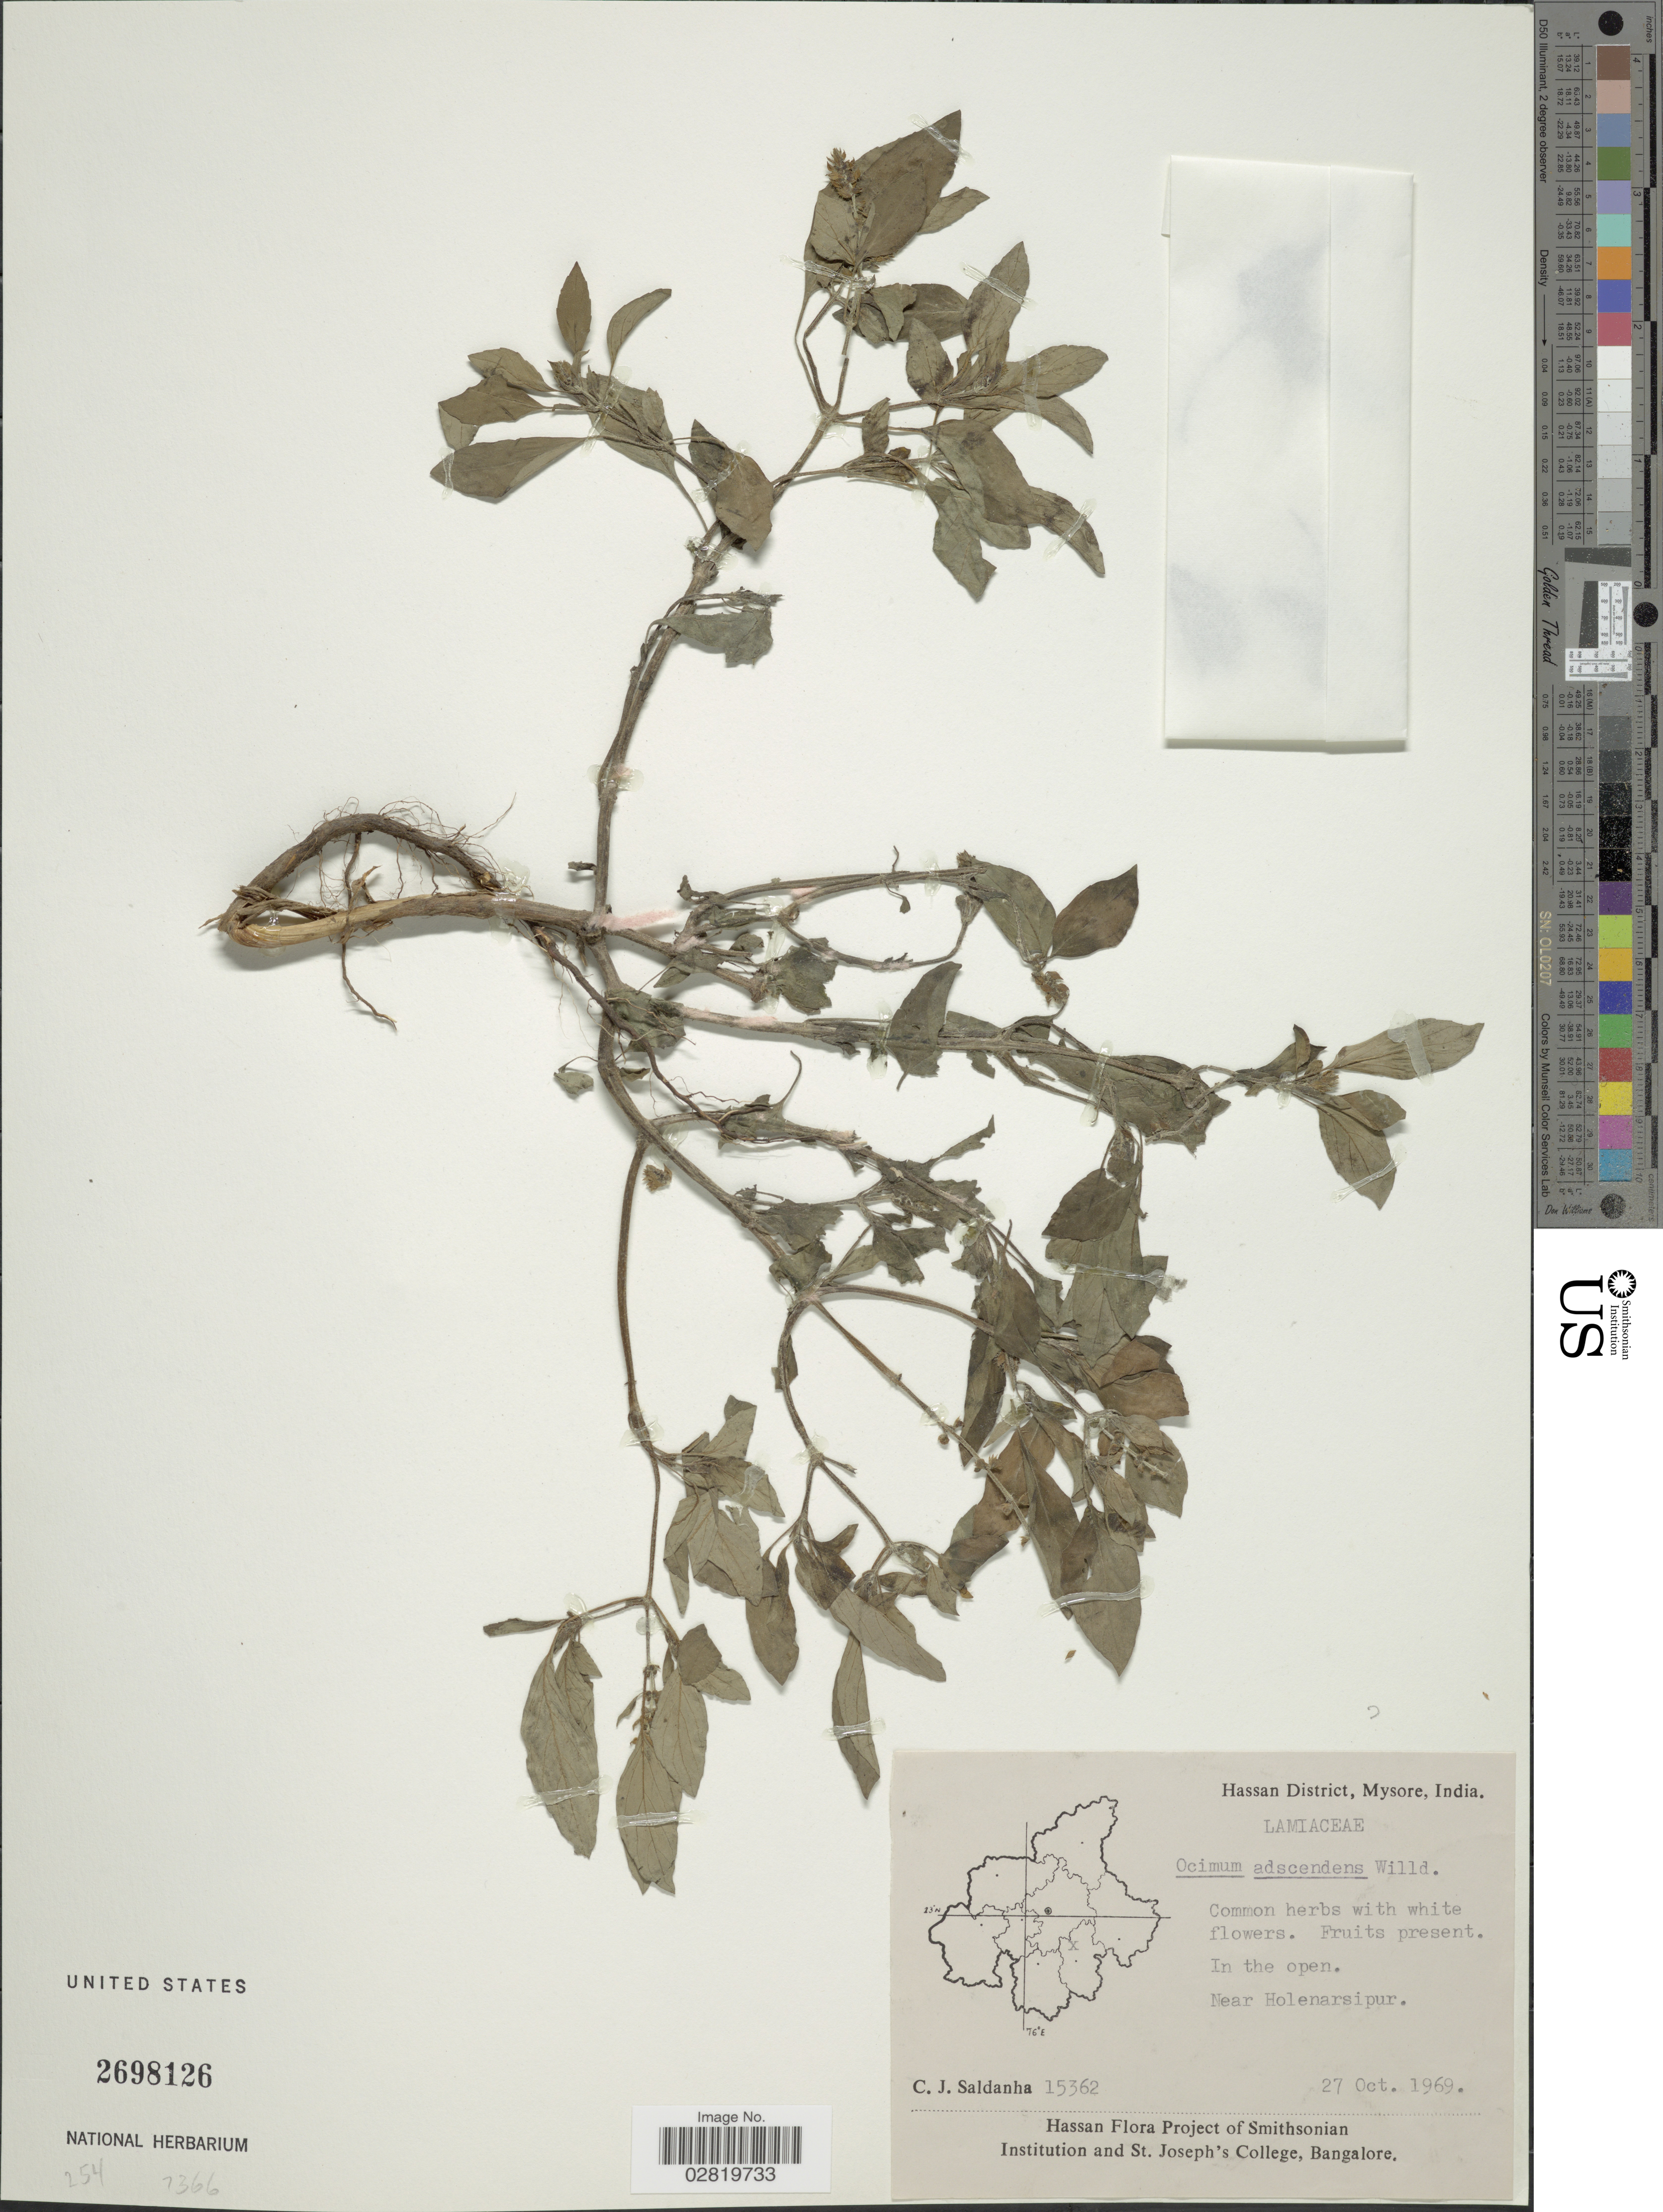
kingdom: Plantae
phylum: Tracheophyta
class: Magnoliopsida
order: Lamiales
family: Lamiaceae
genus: Ocimum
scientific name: Ocimum adscendens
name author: Willd.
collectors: C. J. Saldanha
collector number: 15362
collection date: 1969-10-27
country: India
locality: Hassan District, Mysore, Near Holenarsipur.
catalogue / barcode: US 2698126